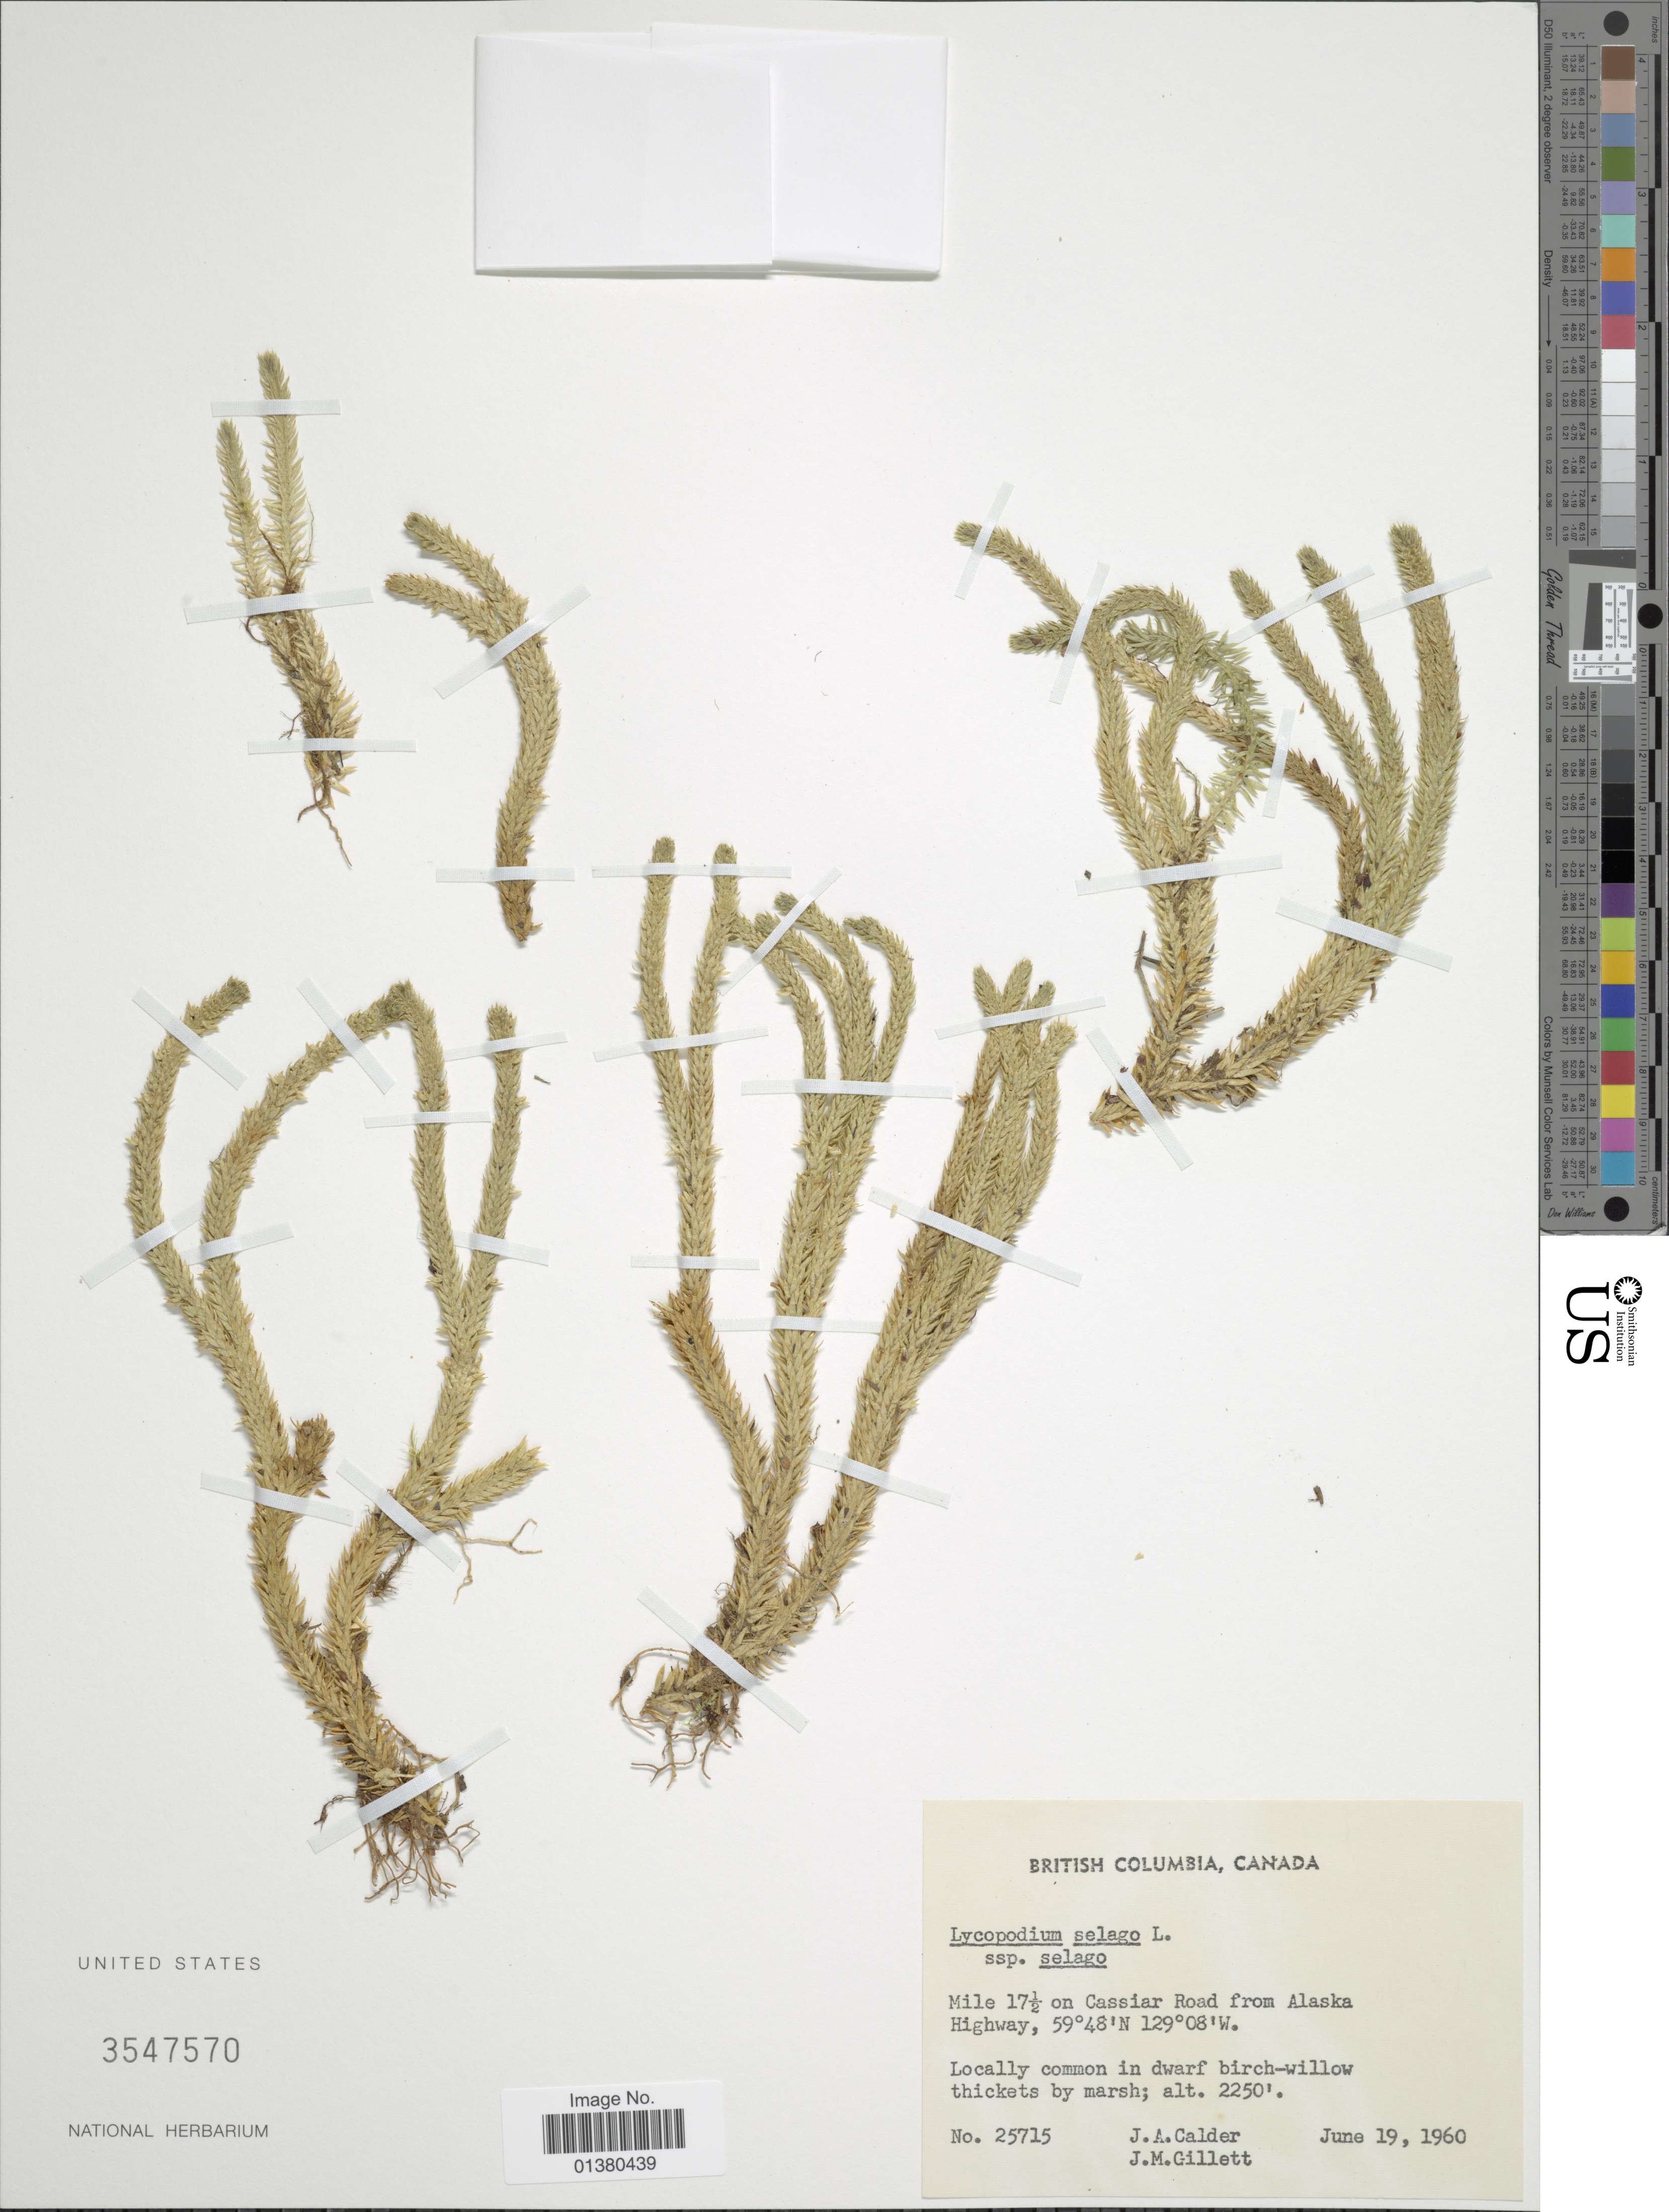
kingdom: Plantae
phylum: Tracheophyta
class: Lycopodiopsida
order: Lycopodiales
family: Lycopodiaceae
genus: Huperzia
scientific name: Huperzia selago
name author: (L.) Bernh. ex Schrank & Mart.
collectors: J. A. Calder & J. M. Gillett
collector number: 25715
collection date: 1960-06-19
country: Canada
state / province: British Columbia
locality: Mile17½ on Cassiar Road from Alaska Highway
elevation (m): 686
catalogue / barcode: US 3547570